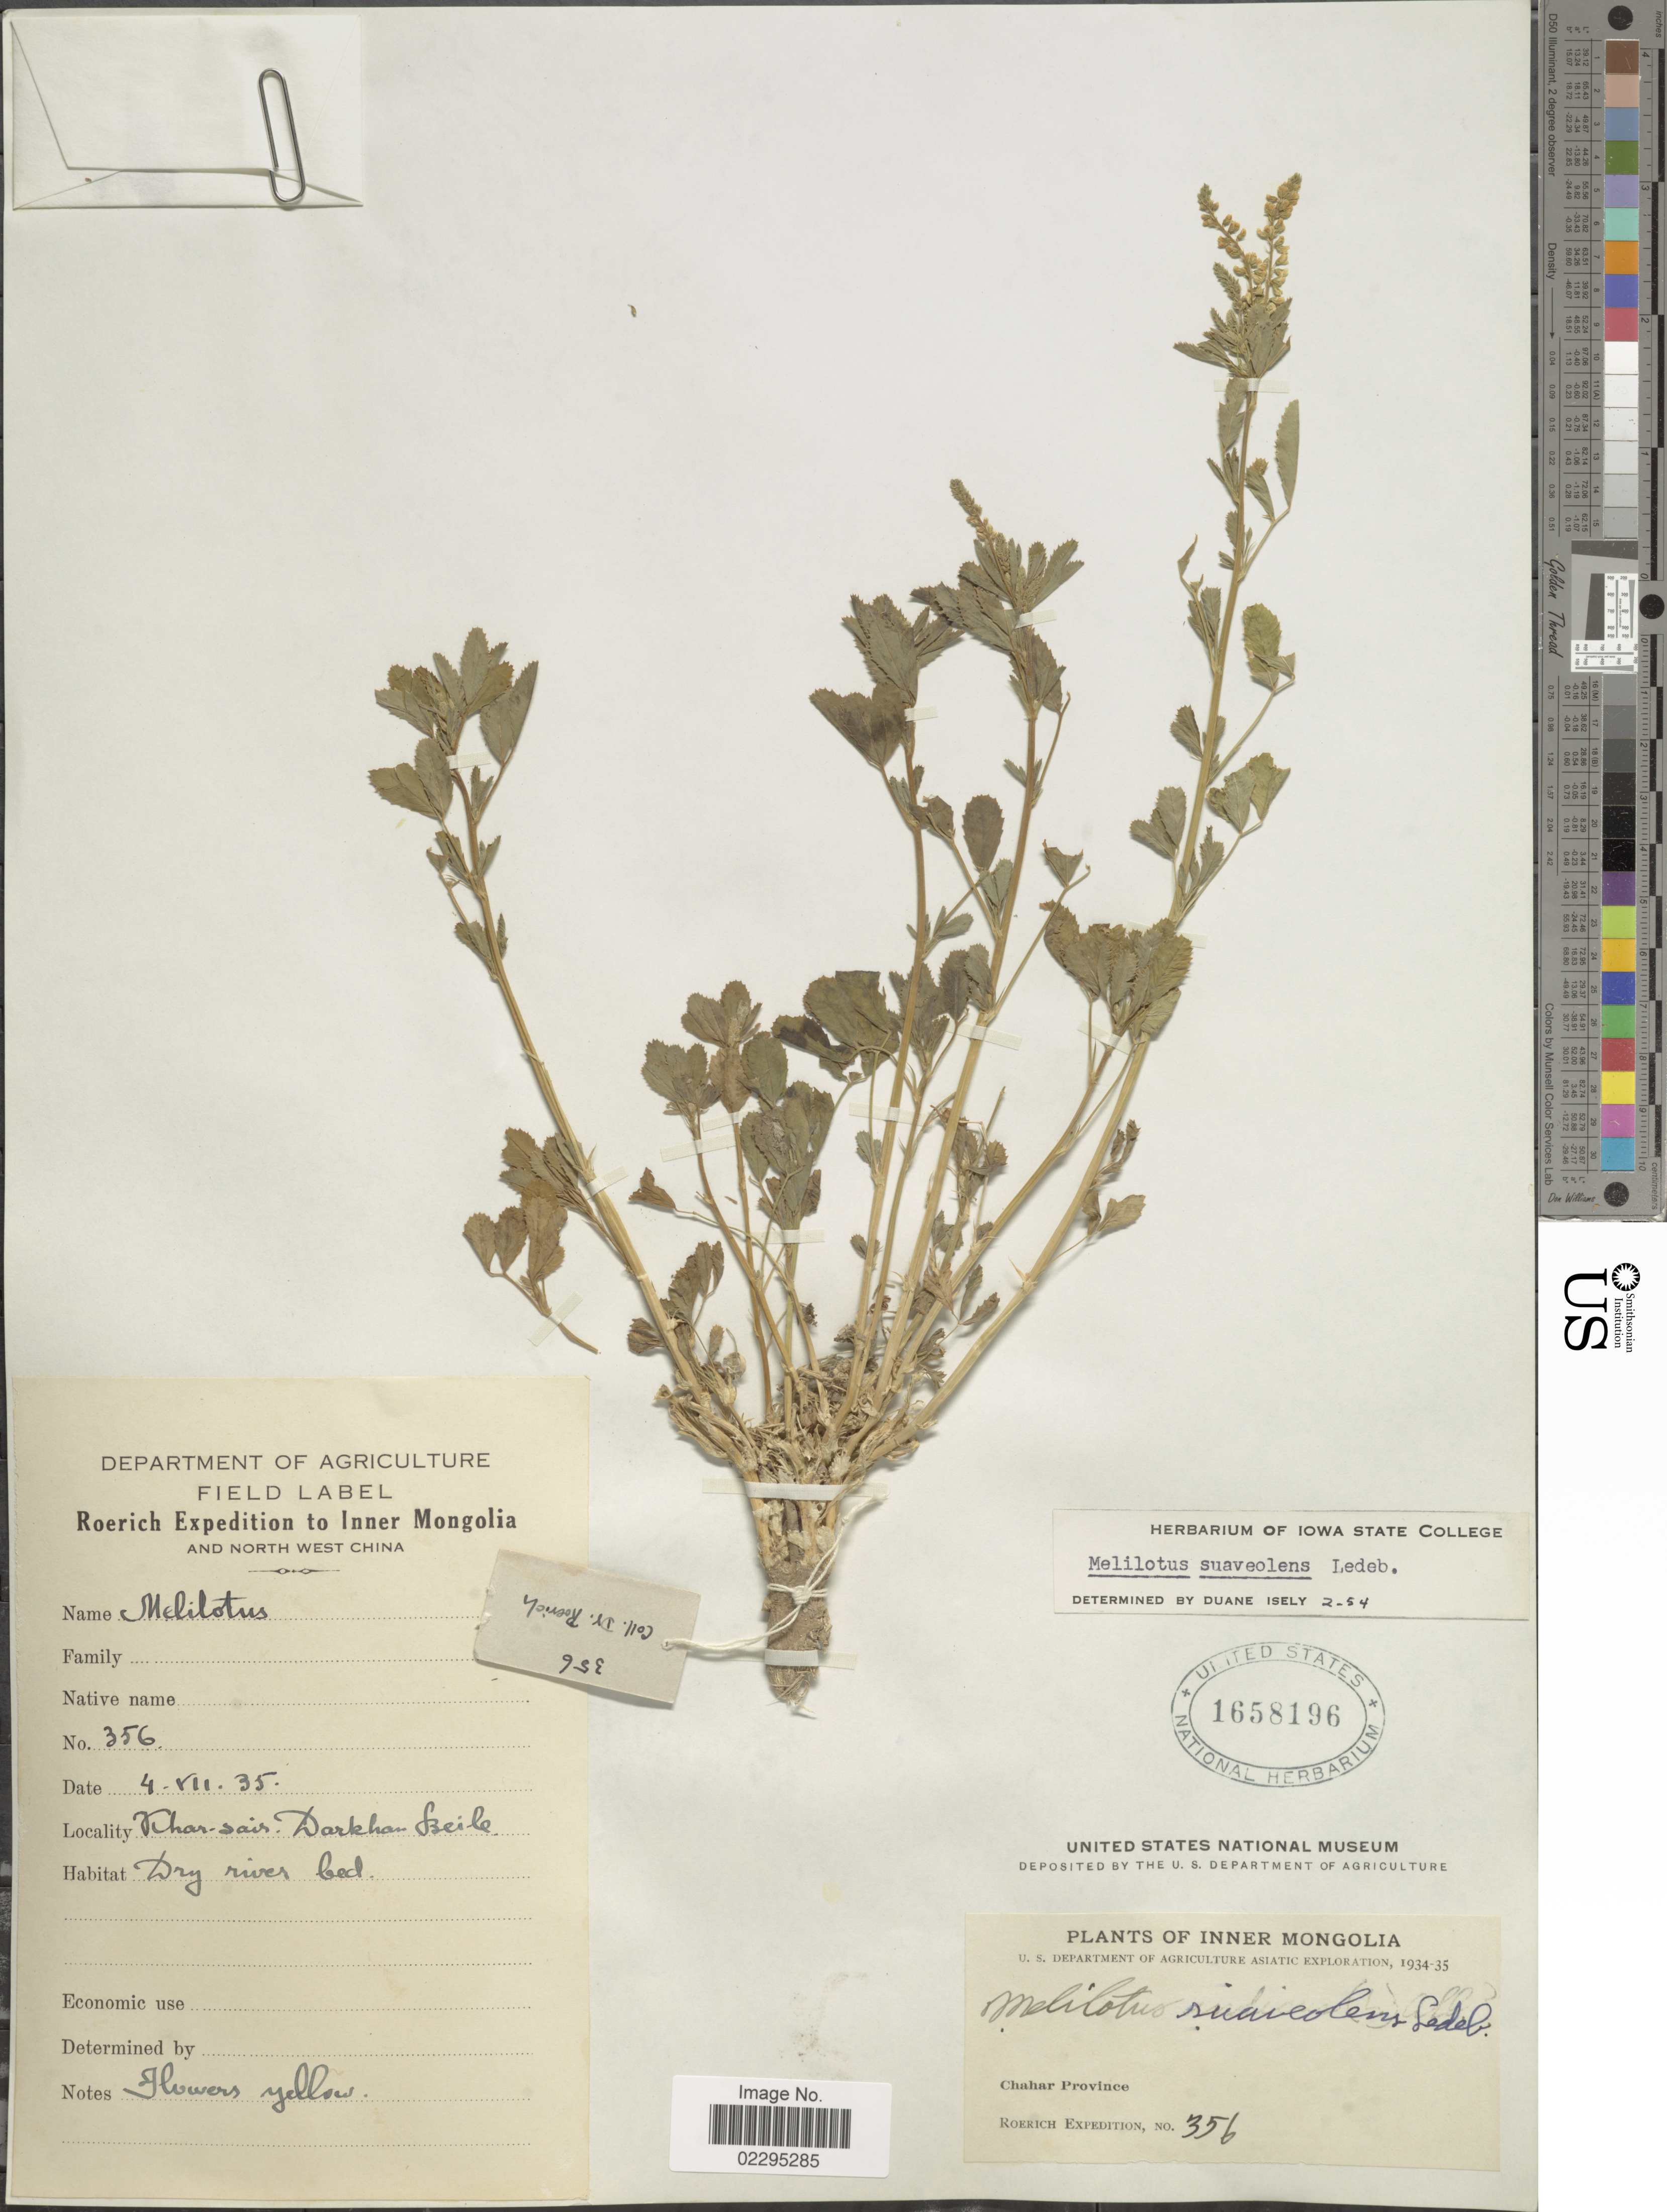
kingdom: Plantae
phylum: Tracheophyta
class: Magnoliopsida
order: Fabales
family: Fabaceae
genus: Melilotus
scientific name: Melilotus suaveolens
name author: Ledeb.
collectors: Roerich Expedition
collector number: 356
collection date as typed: Transcribed d/m/y: 4/7/35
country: China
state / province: Nei Monggol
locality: Inner Mongolia. Chahar Province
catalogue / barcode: US 1658196